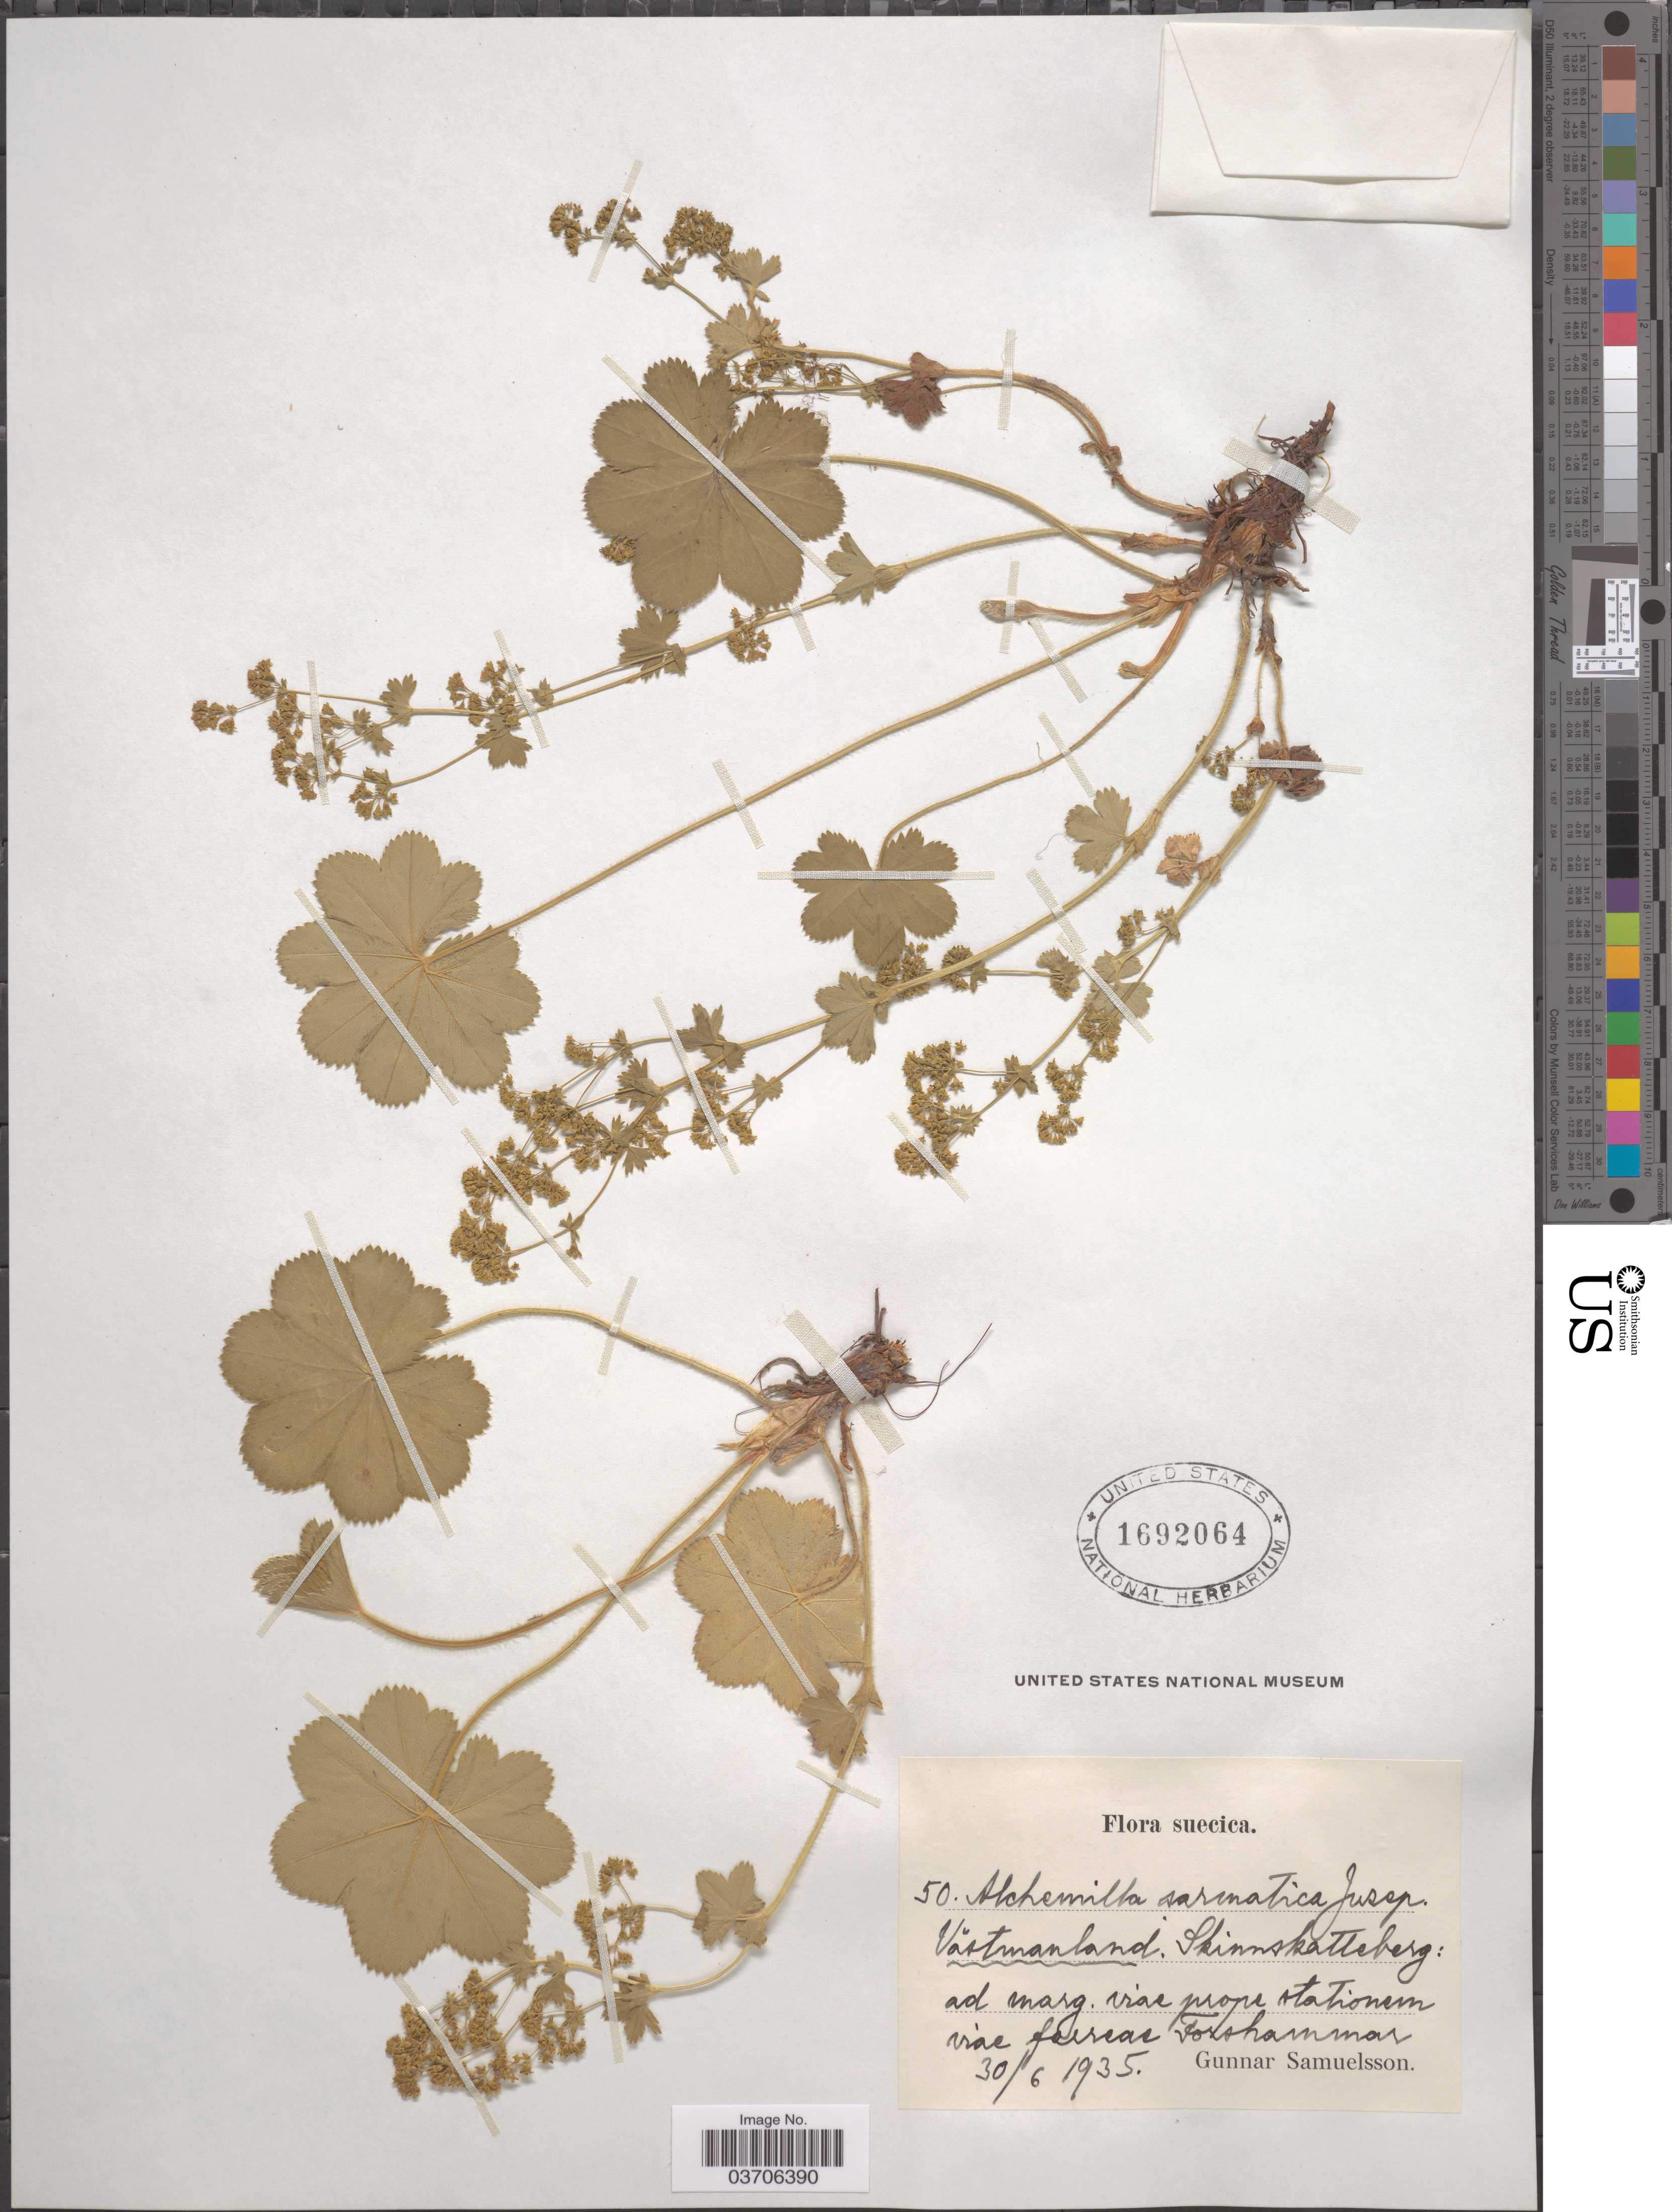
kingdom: Plantae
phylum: Tracheophyta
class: Magnoliopsida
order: Rosales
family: Rosaceae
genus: Alchemilla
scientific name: Alchemilla sarmatica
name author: Juz.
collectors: G. Samuelsson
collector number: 50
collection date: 1935-06-30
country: Sweden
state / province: Vastmanland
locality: Suecica. Västmanland. Skinnskatteberg: ad marg. viae prope stationem viae forreas Forshammar.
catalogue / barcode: US 1692064